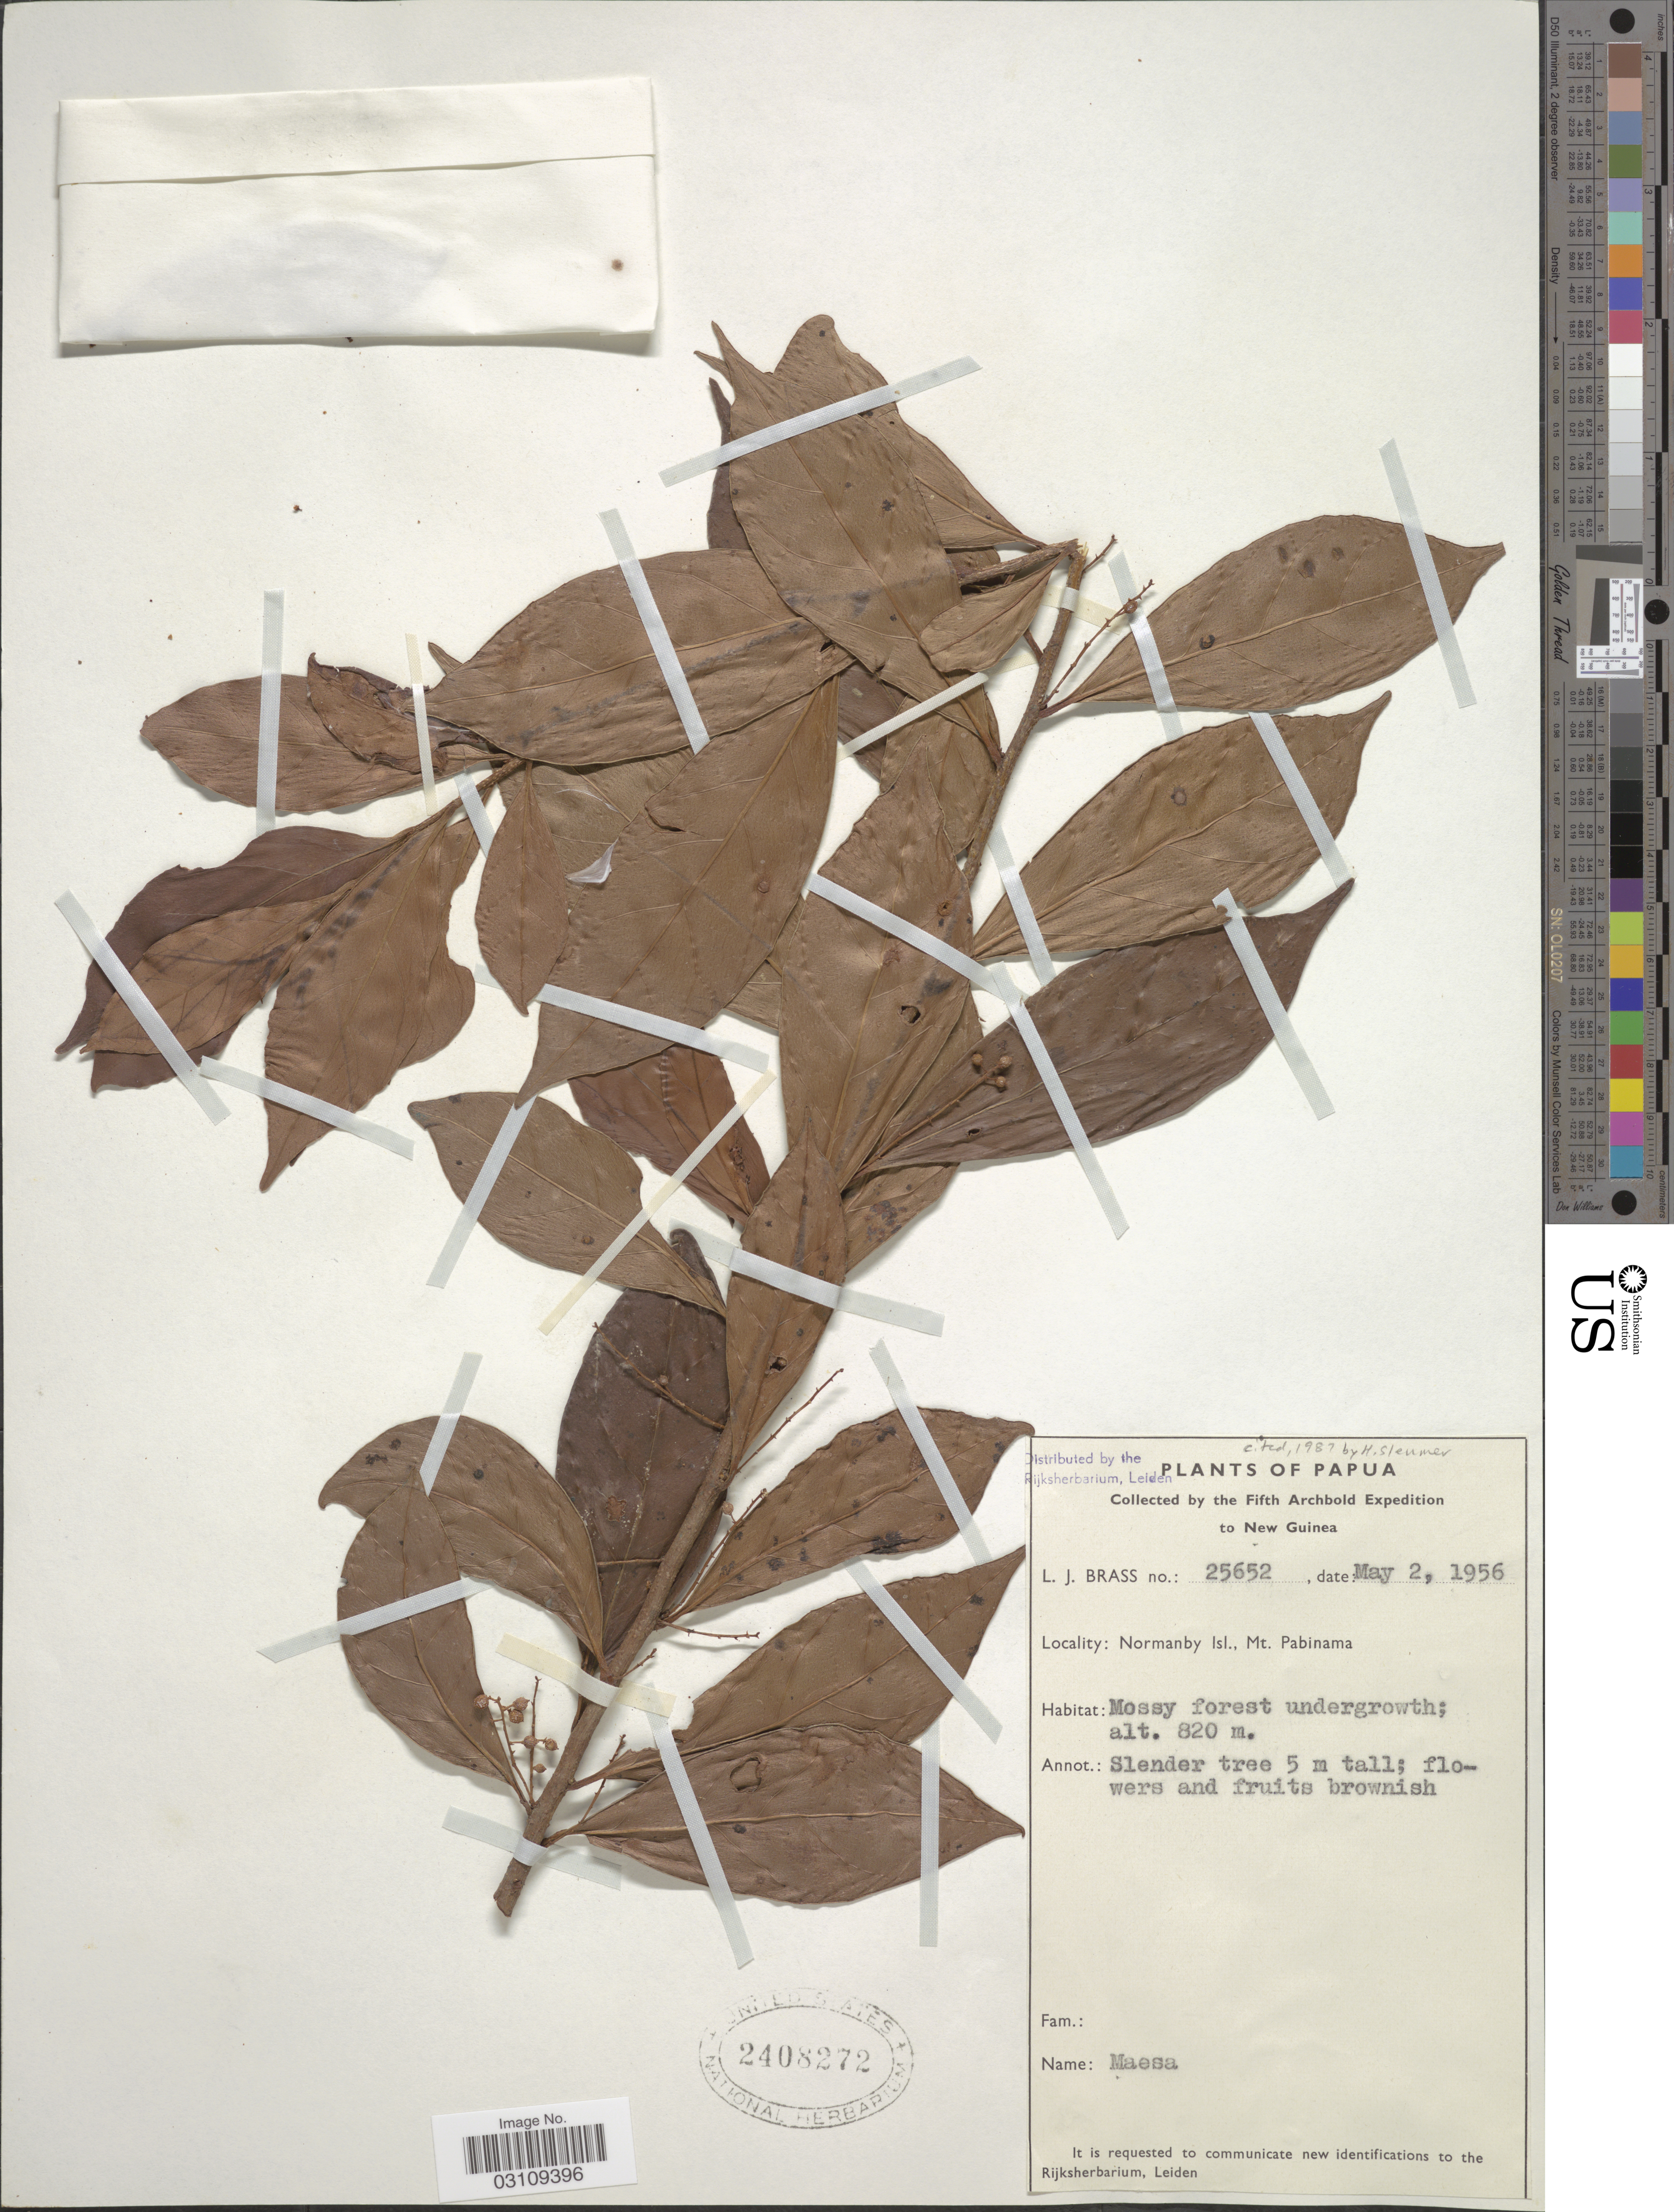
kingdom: Plantae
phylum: Tracheophyta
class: Magnoliopsida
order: Ericales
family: Primulaceae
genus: Maesa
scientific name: Maesa sp.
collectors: L. J. Brass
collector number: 25652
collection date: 1956-05-02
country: Papua New Guinea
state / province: Milne Bay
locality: Papua, New Guinea, Normanby Isl., Mt. Pabinama.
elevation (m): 820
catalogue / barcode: US 2408272